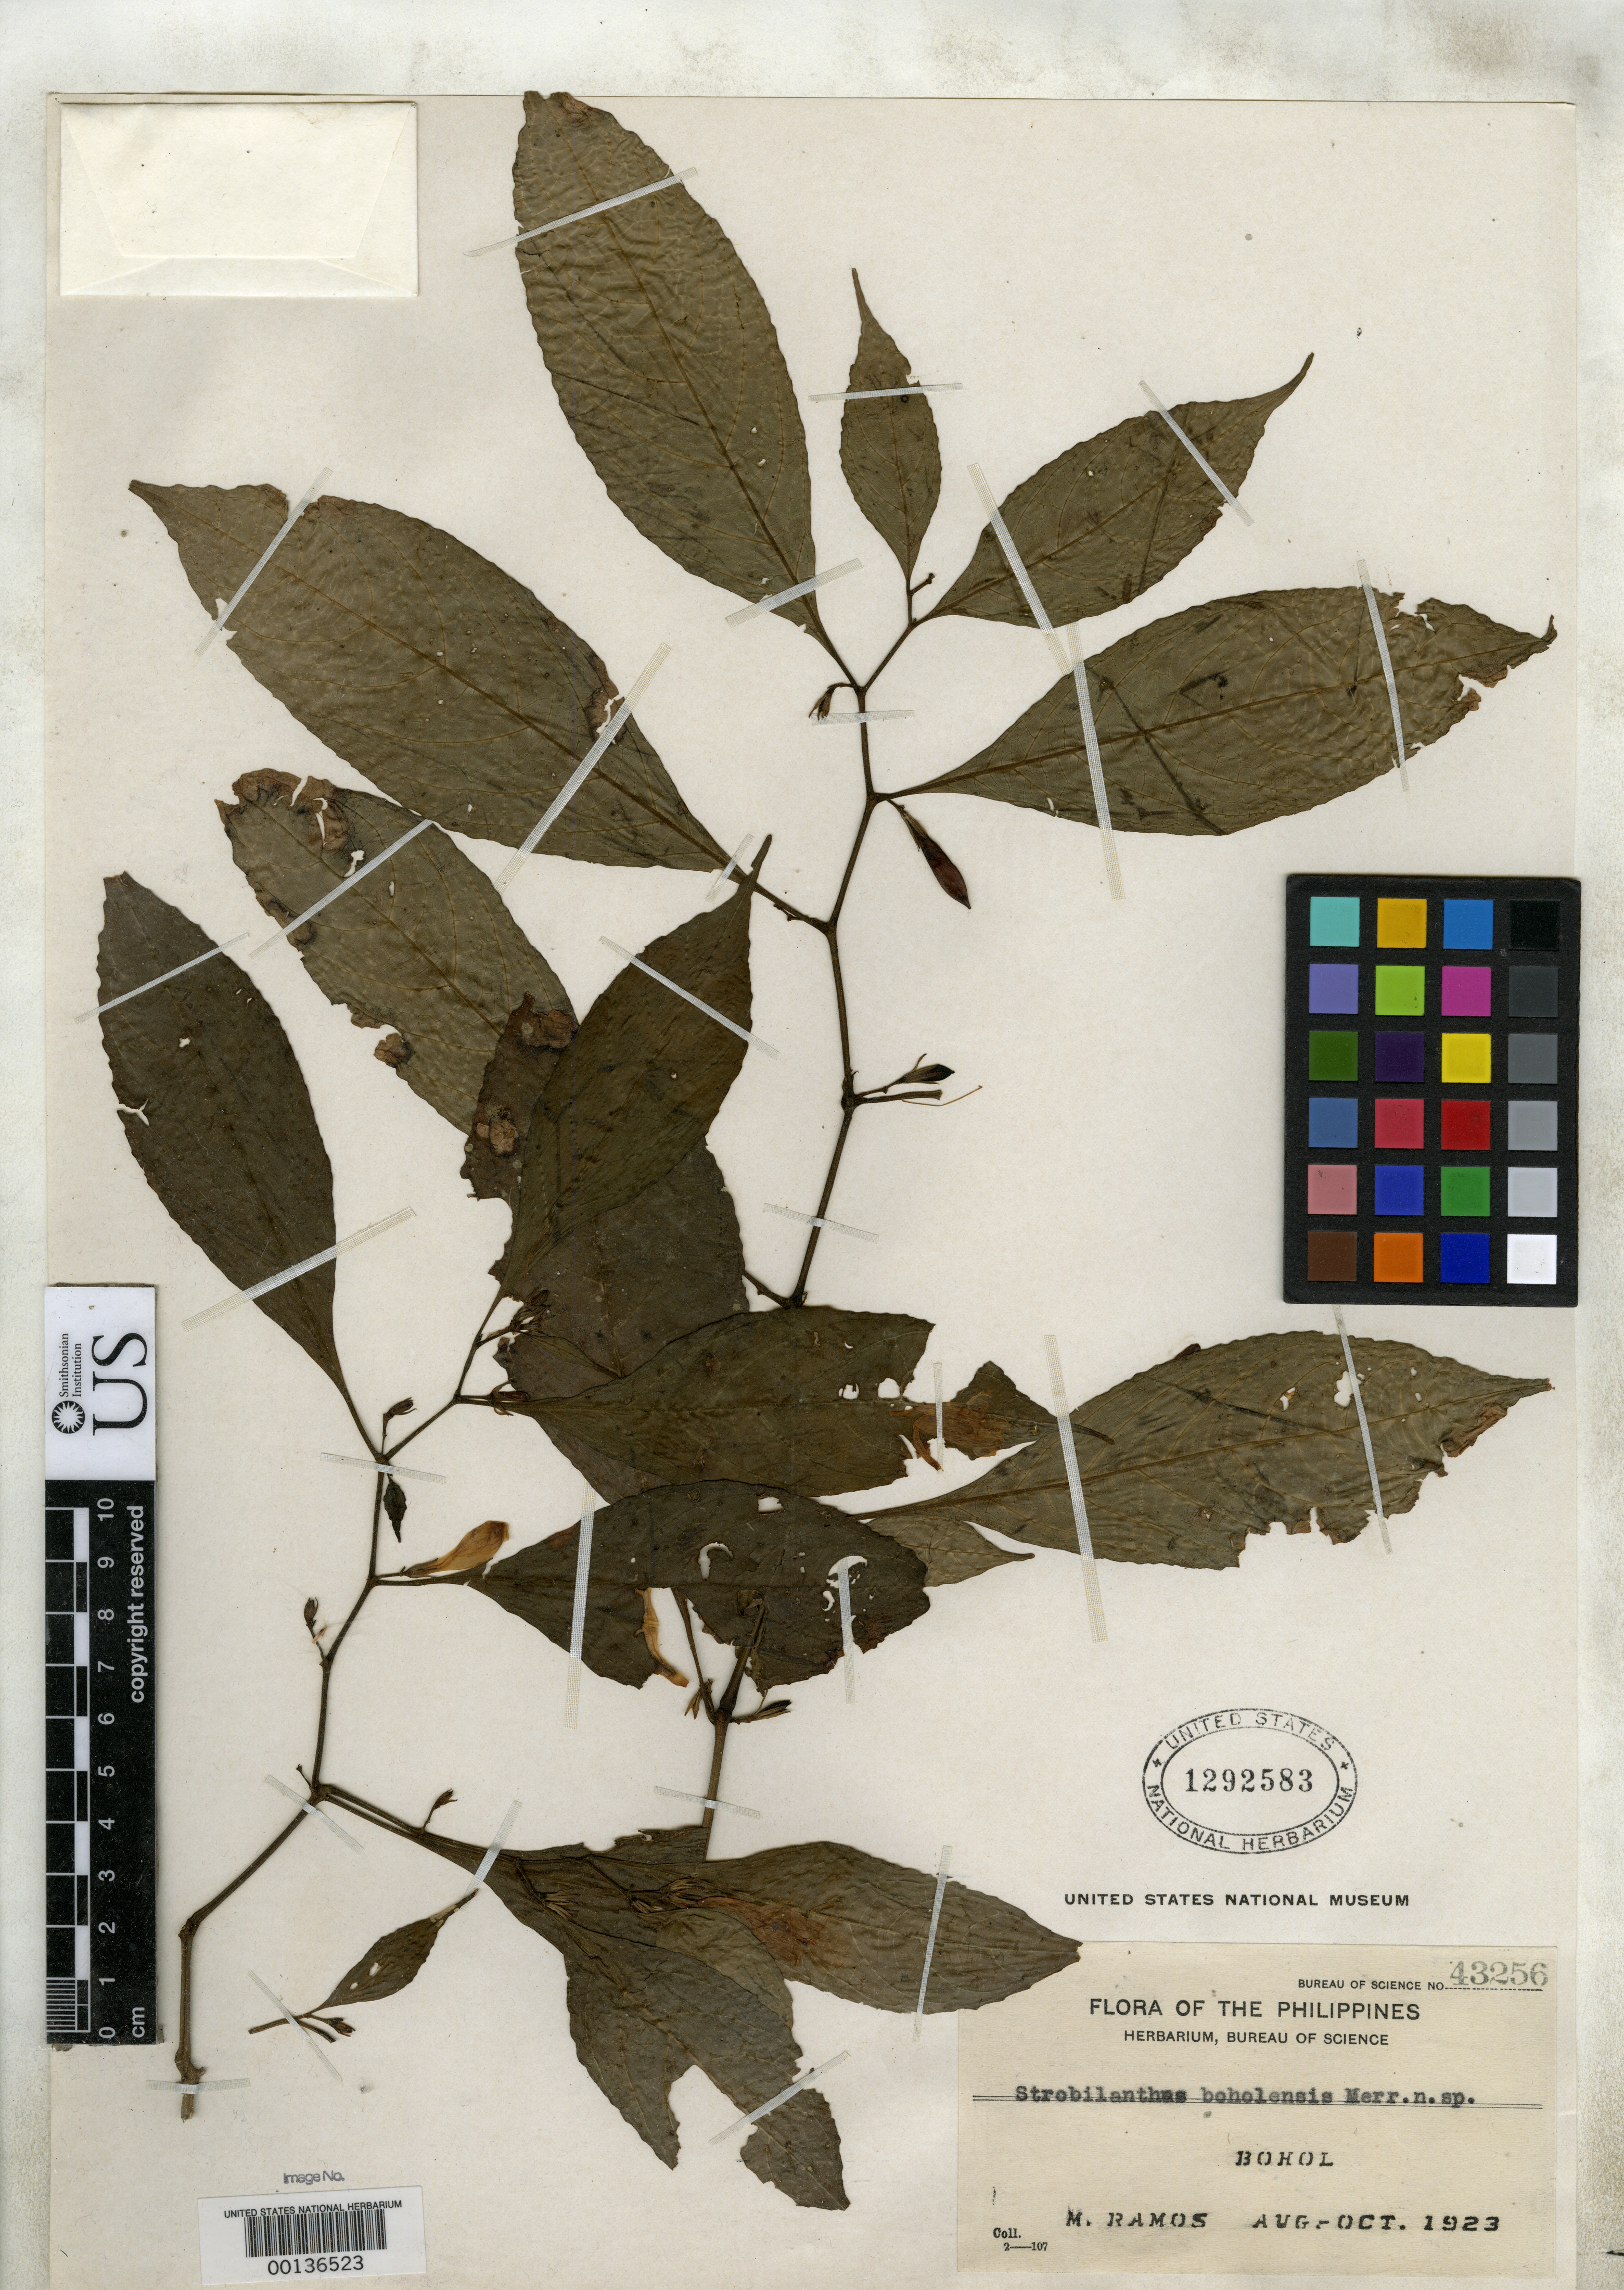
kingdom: Plantae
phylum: Tracheophyta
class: Magnoliopsida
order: Lamiales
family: Acanthaceae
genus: Strobilanthes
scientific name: Strobilanthes boholensis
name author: Merr.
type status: Isotype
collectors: M. Ramos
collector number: Bur. Sci. 43256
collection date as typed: Oct 1923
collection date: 1923-10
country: Philippines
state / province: Central Visayas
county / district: Bohol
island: Bohol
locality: Bilar.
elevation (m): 600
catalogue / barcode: US 1292583